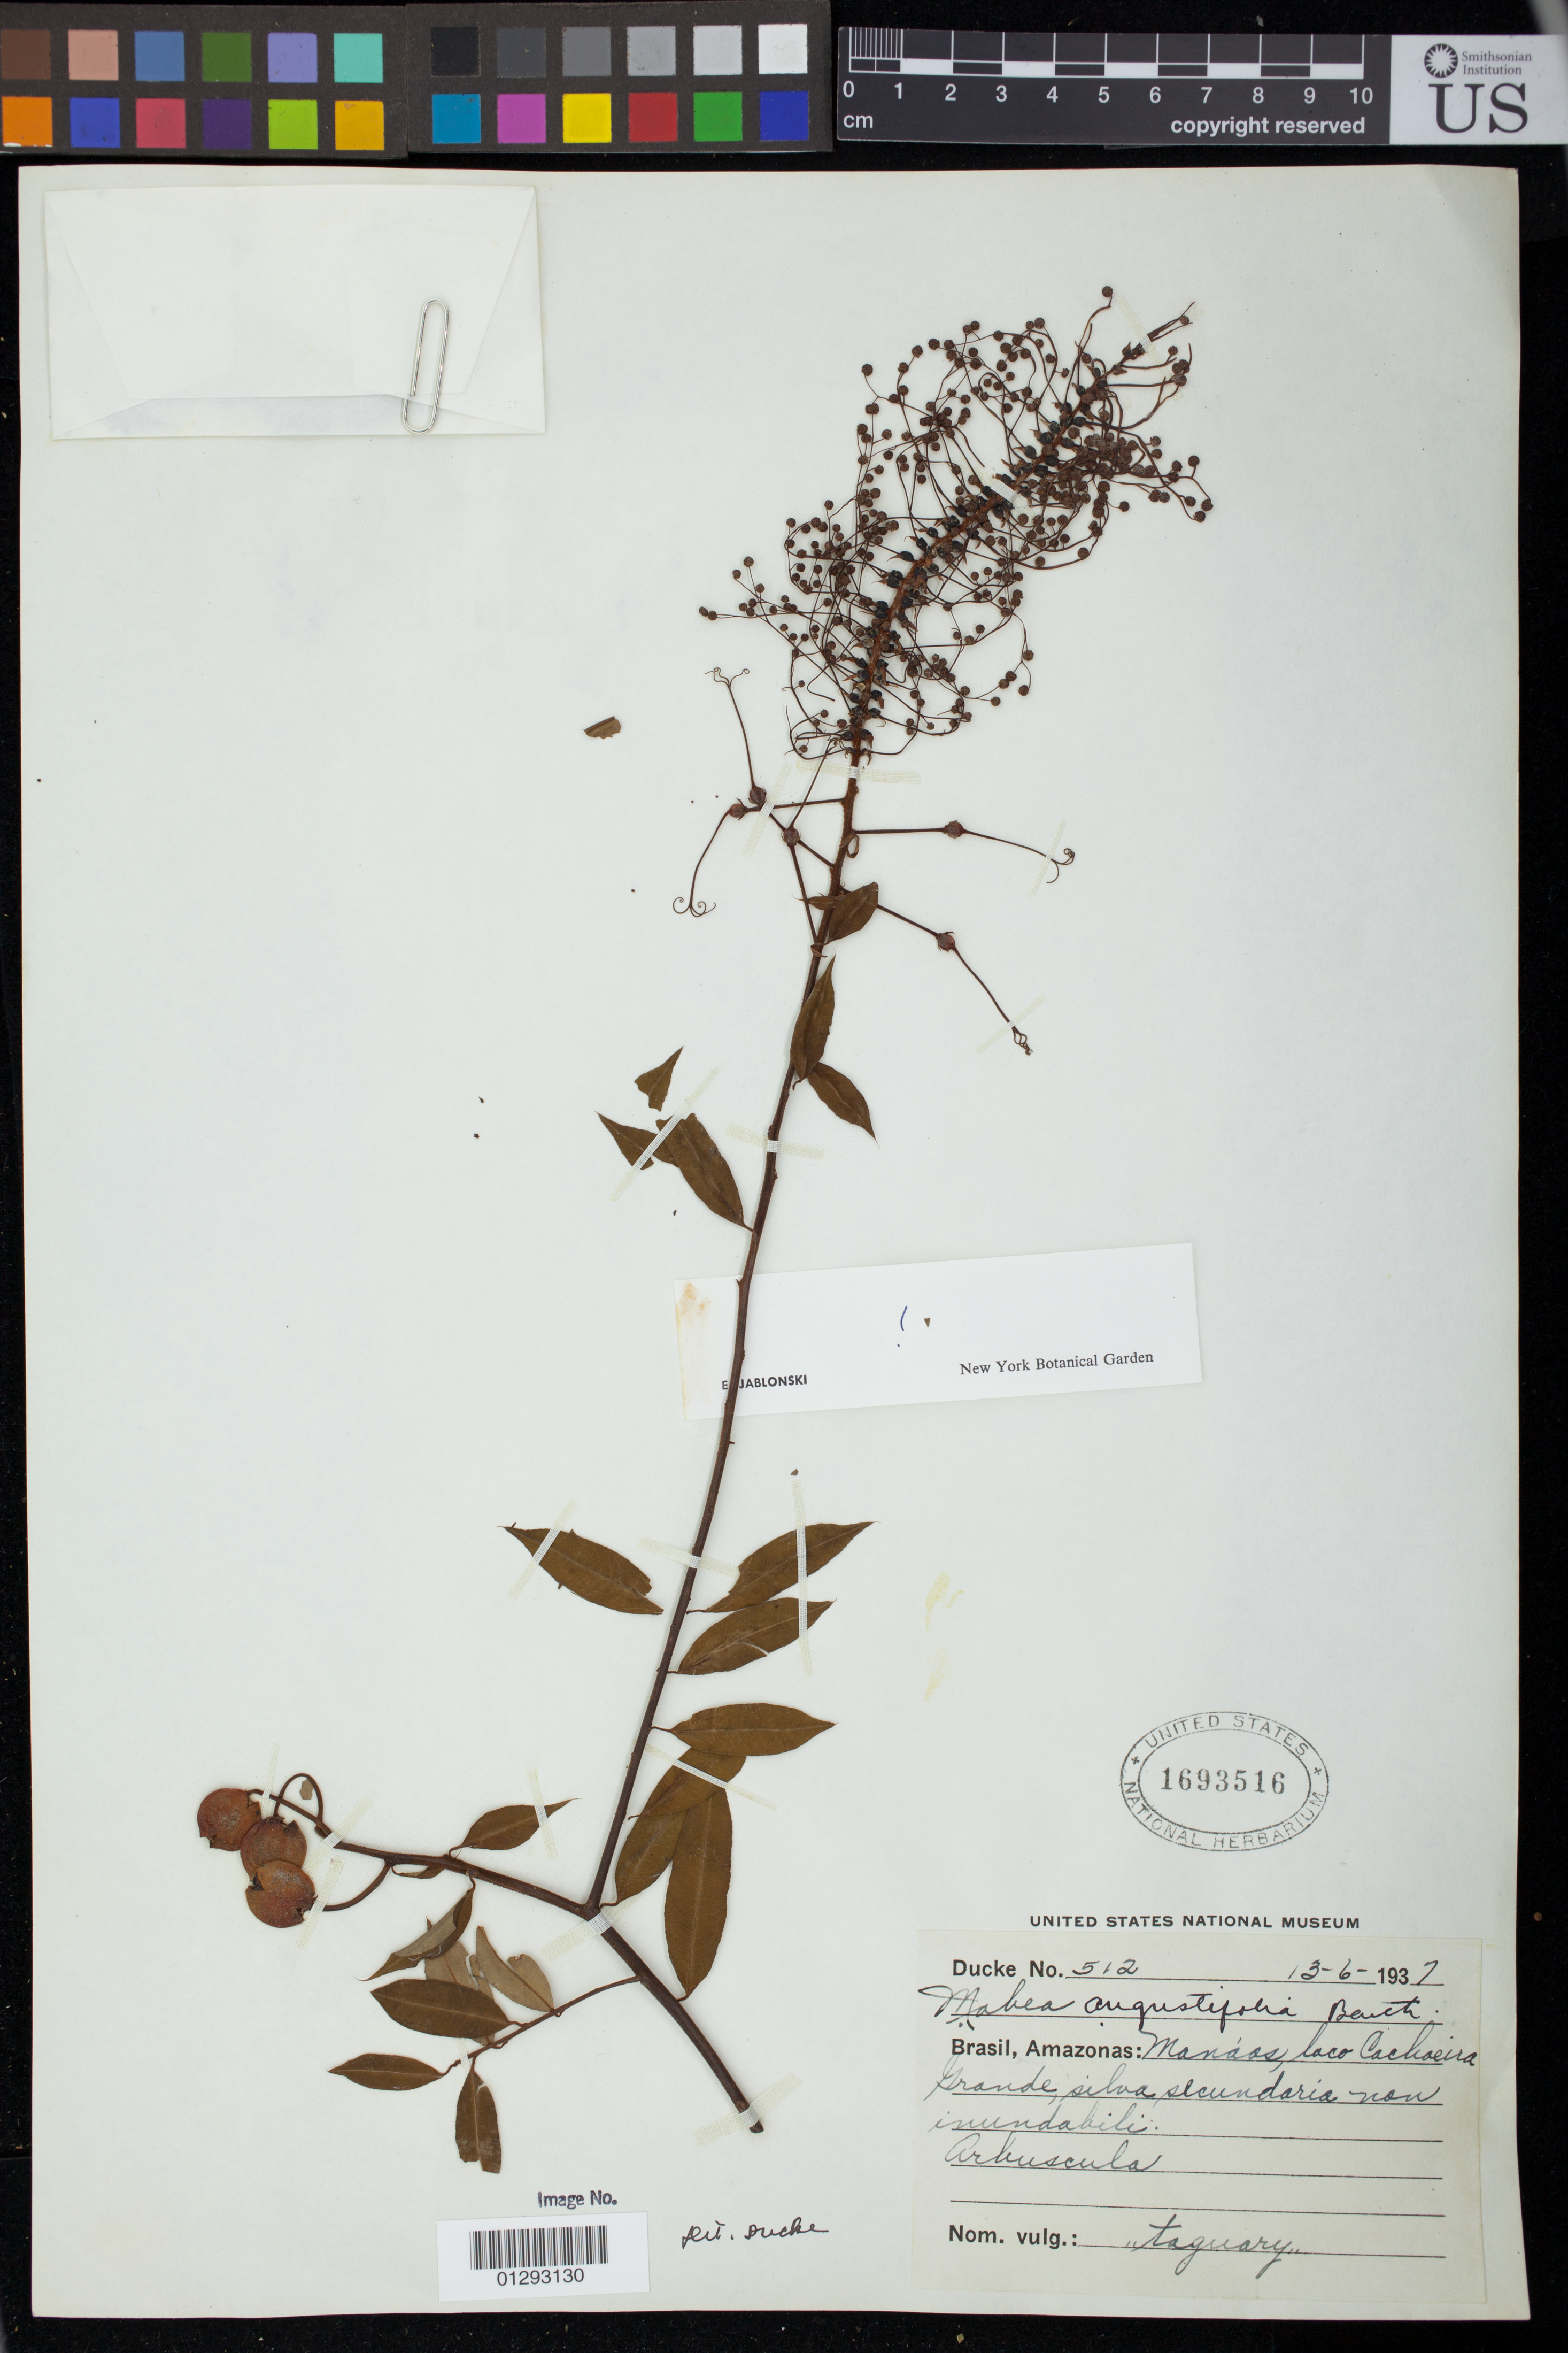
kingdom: Plantae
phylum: Tracheophyta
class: Magnoliopsida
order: Malpighiales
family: Euphorbiaceae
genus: Mabea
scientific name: Mabea angustifolia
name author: Spruce ex Benth.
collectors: A. Ducke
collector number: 512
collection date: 1937-06-13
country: Brazil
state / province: Amazonas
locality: Manaos, laco Cachoeira Grande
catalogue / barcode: US 1693516